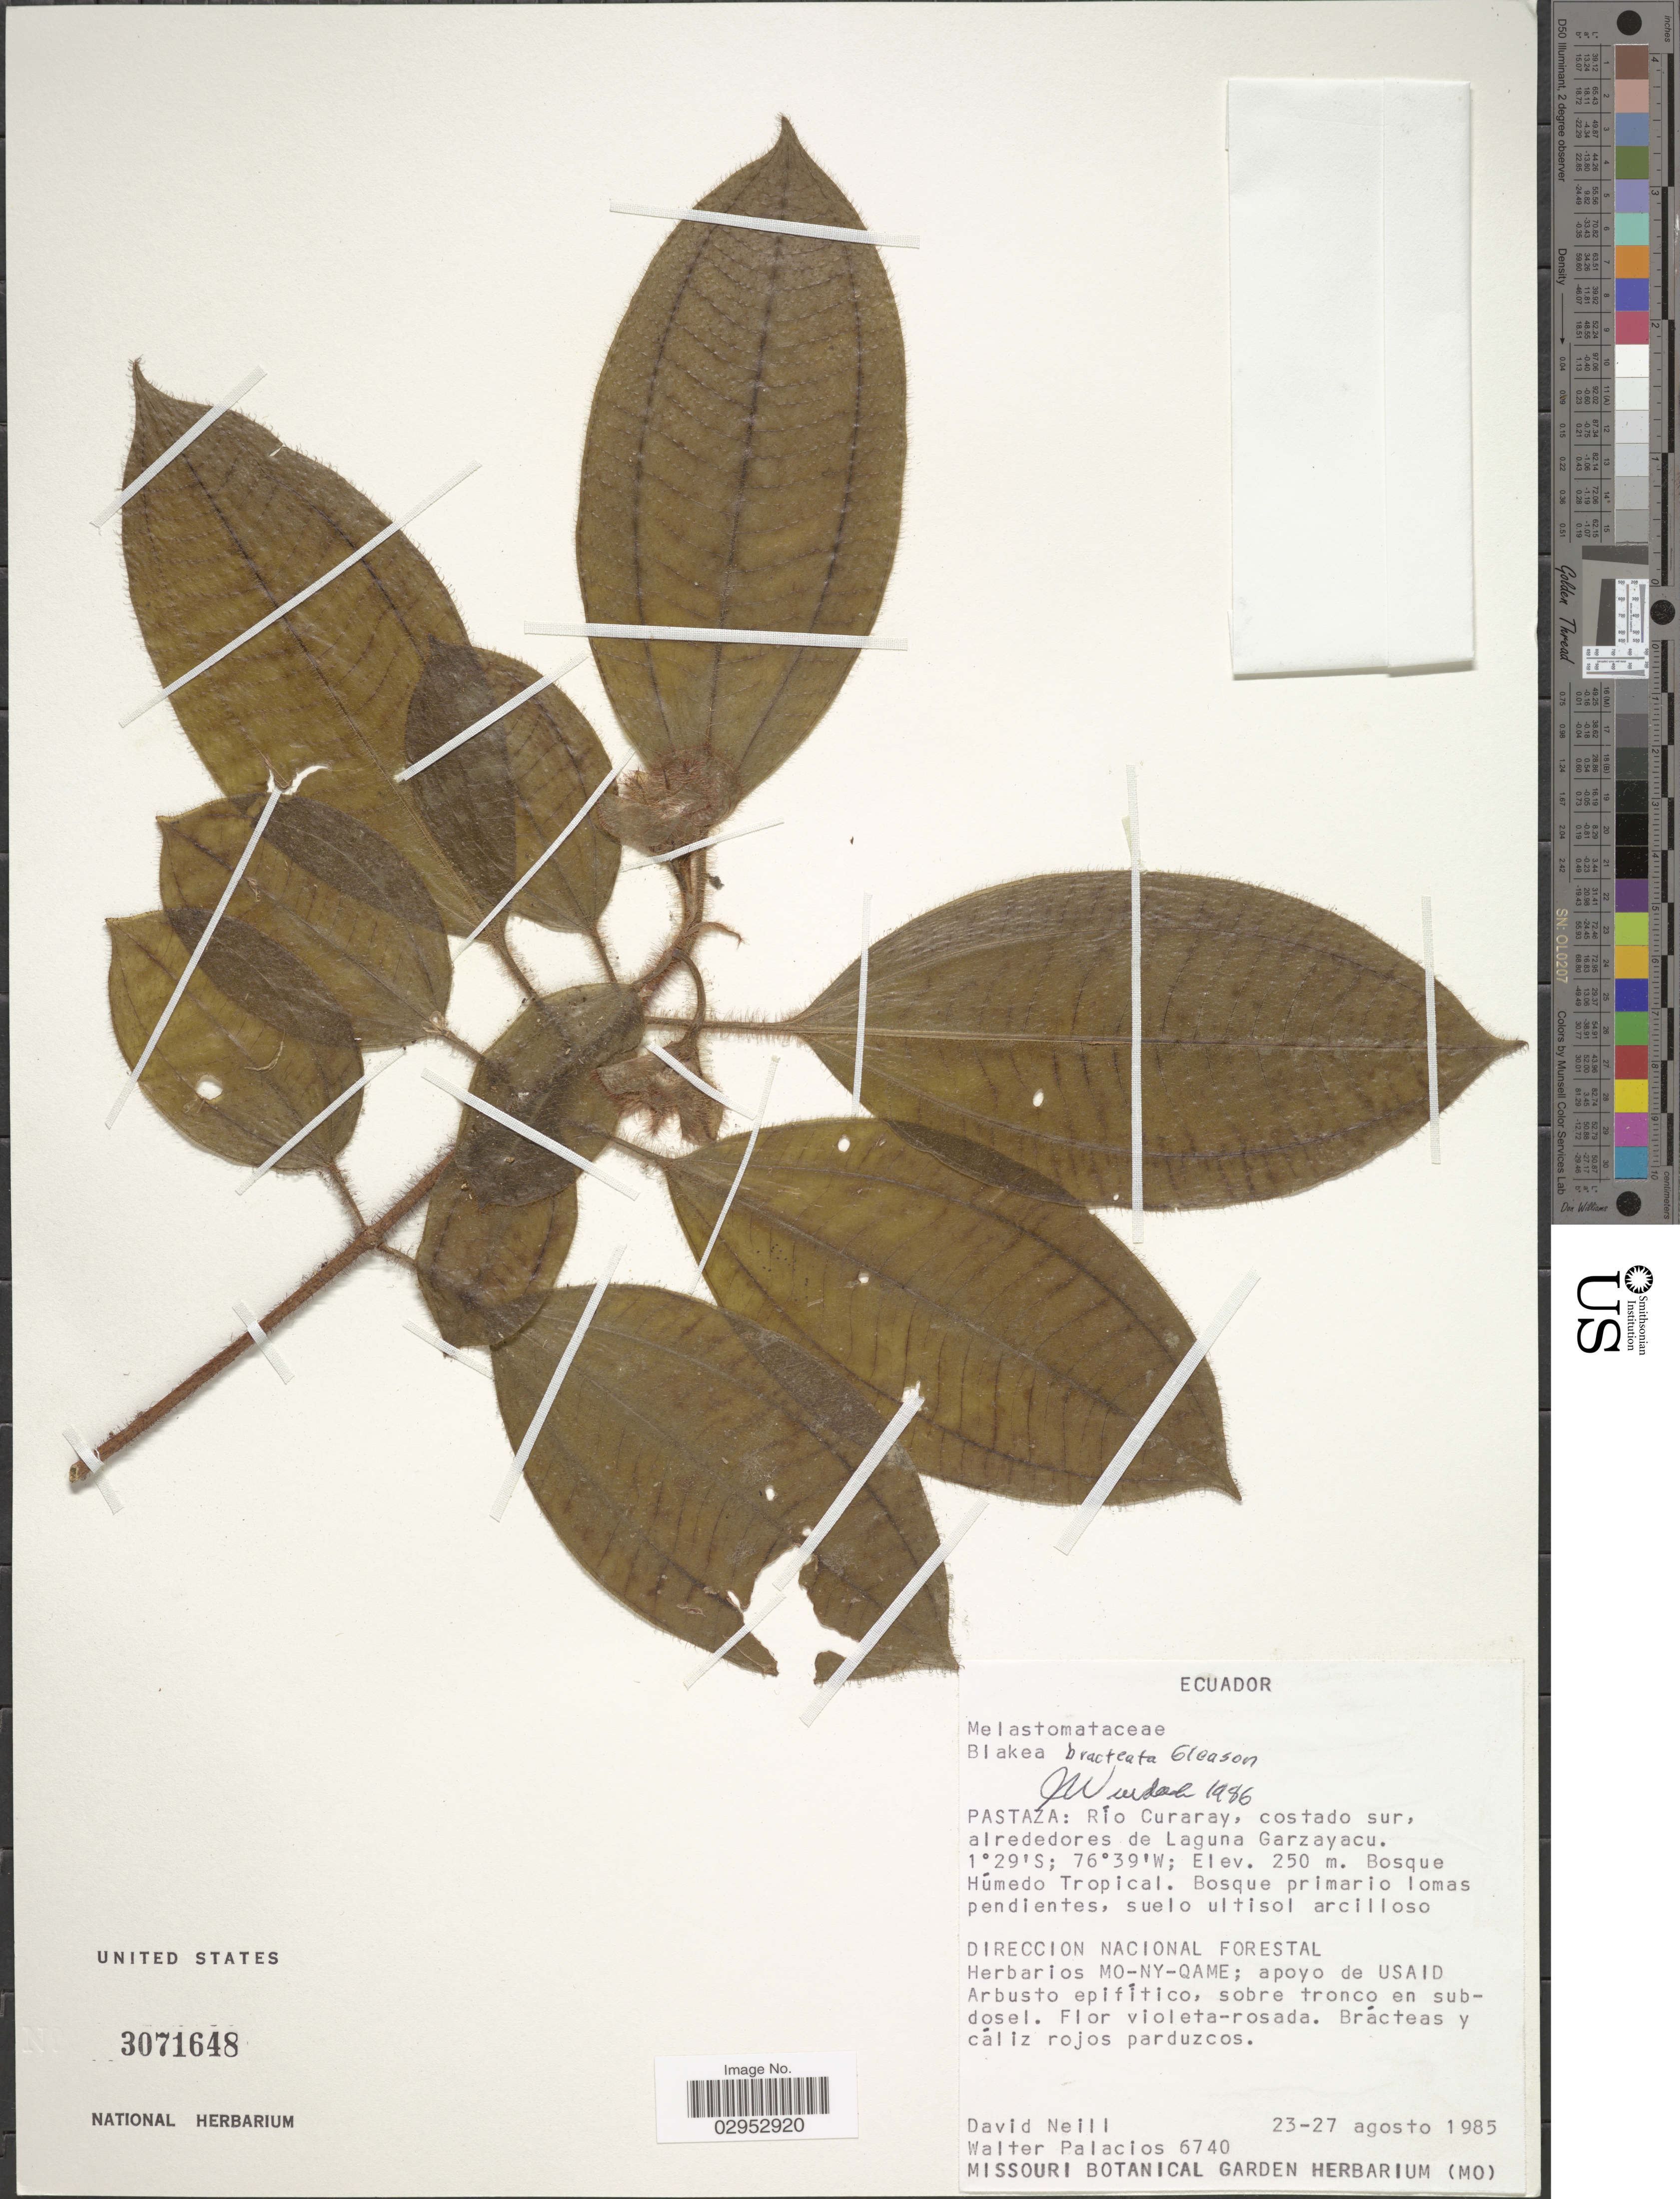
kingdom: Plantae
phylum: Tracheophyta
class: Magnoliopsida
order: Myrtales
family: Melastomataceae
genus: Blakea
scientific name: Blakea bracteata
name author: Gleason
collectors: D. Neill & W. Palacios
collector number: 6740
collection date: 1985-08-23/1985-08-27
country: Ecuador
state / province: Pastaza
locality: Río Curaray, costado sur, alrededores de Laguna Garzayacu.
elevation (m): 250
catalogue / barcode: US 3071648